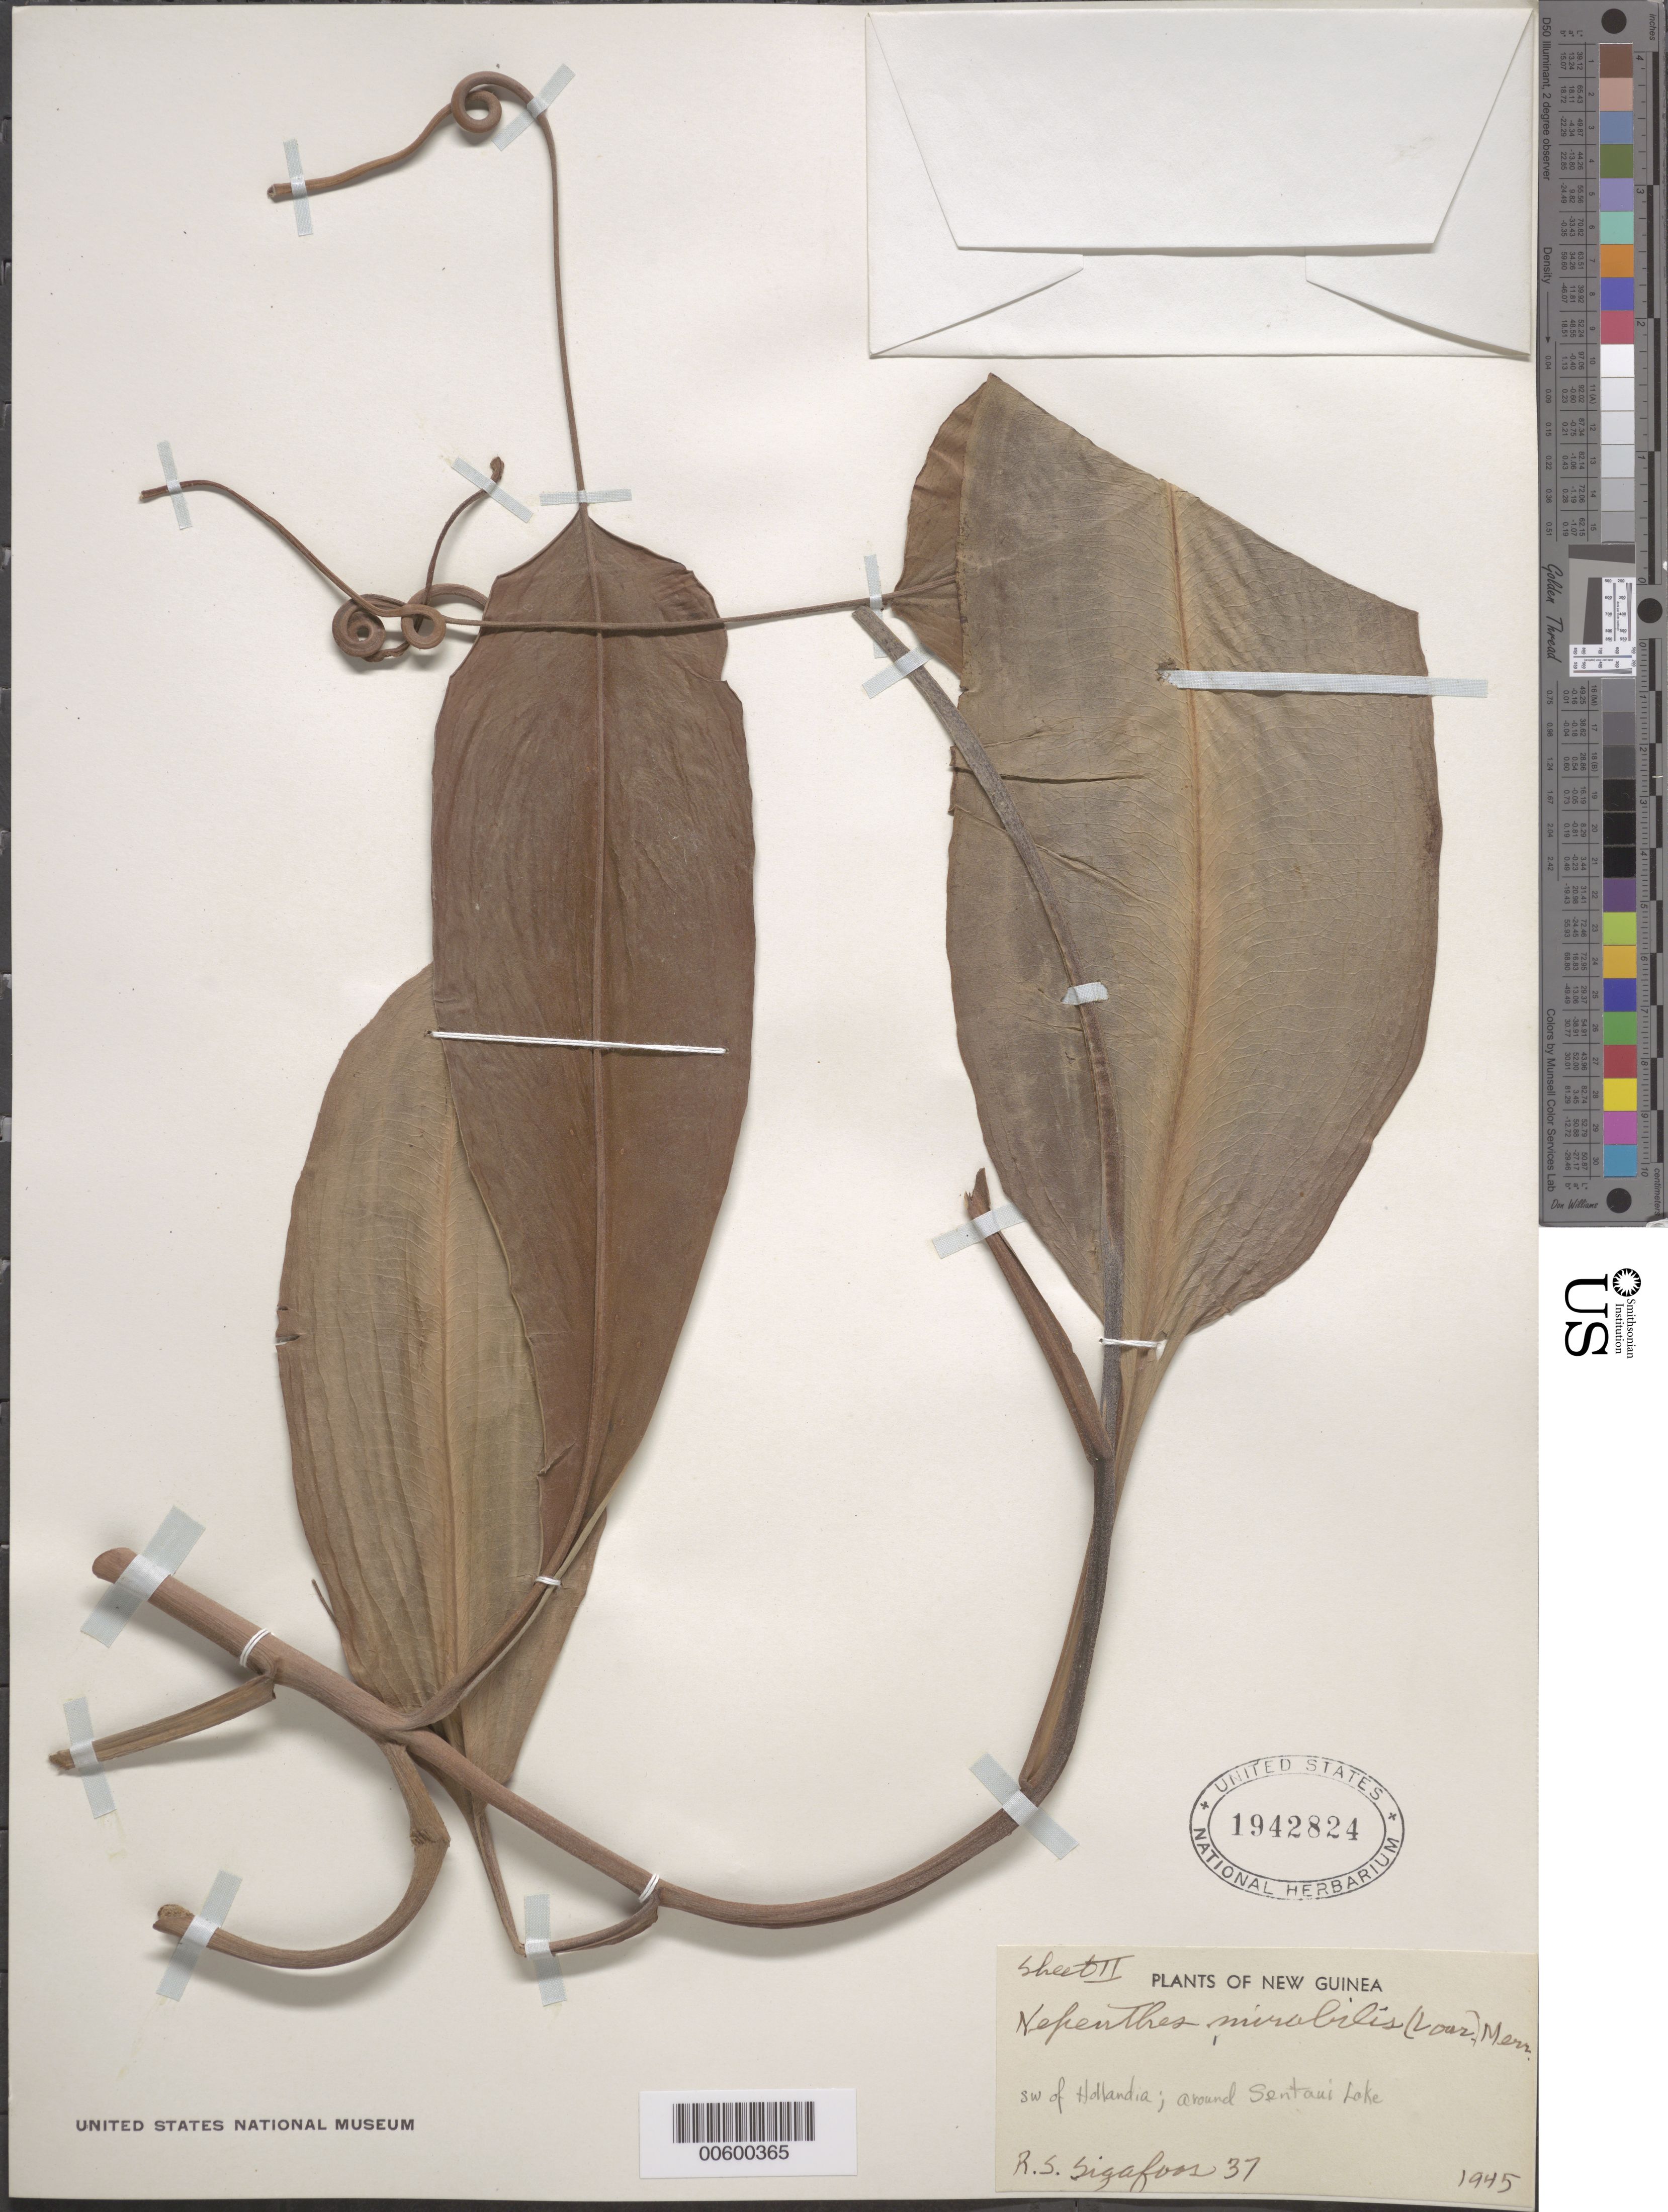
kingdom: Plantae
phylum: Tracheophyta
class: Magnoliopsida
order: Caryophyllales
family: Nepenthaceae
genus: Nepenthes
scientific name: Nepenthes mirabilis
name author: (Lour.) Druce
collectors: R. Sigafoos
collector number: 37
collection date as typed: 1945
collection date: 1945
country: Papua New Guinea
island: New Guinea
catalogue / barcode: US 1942824